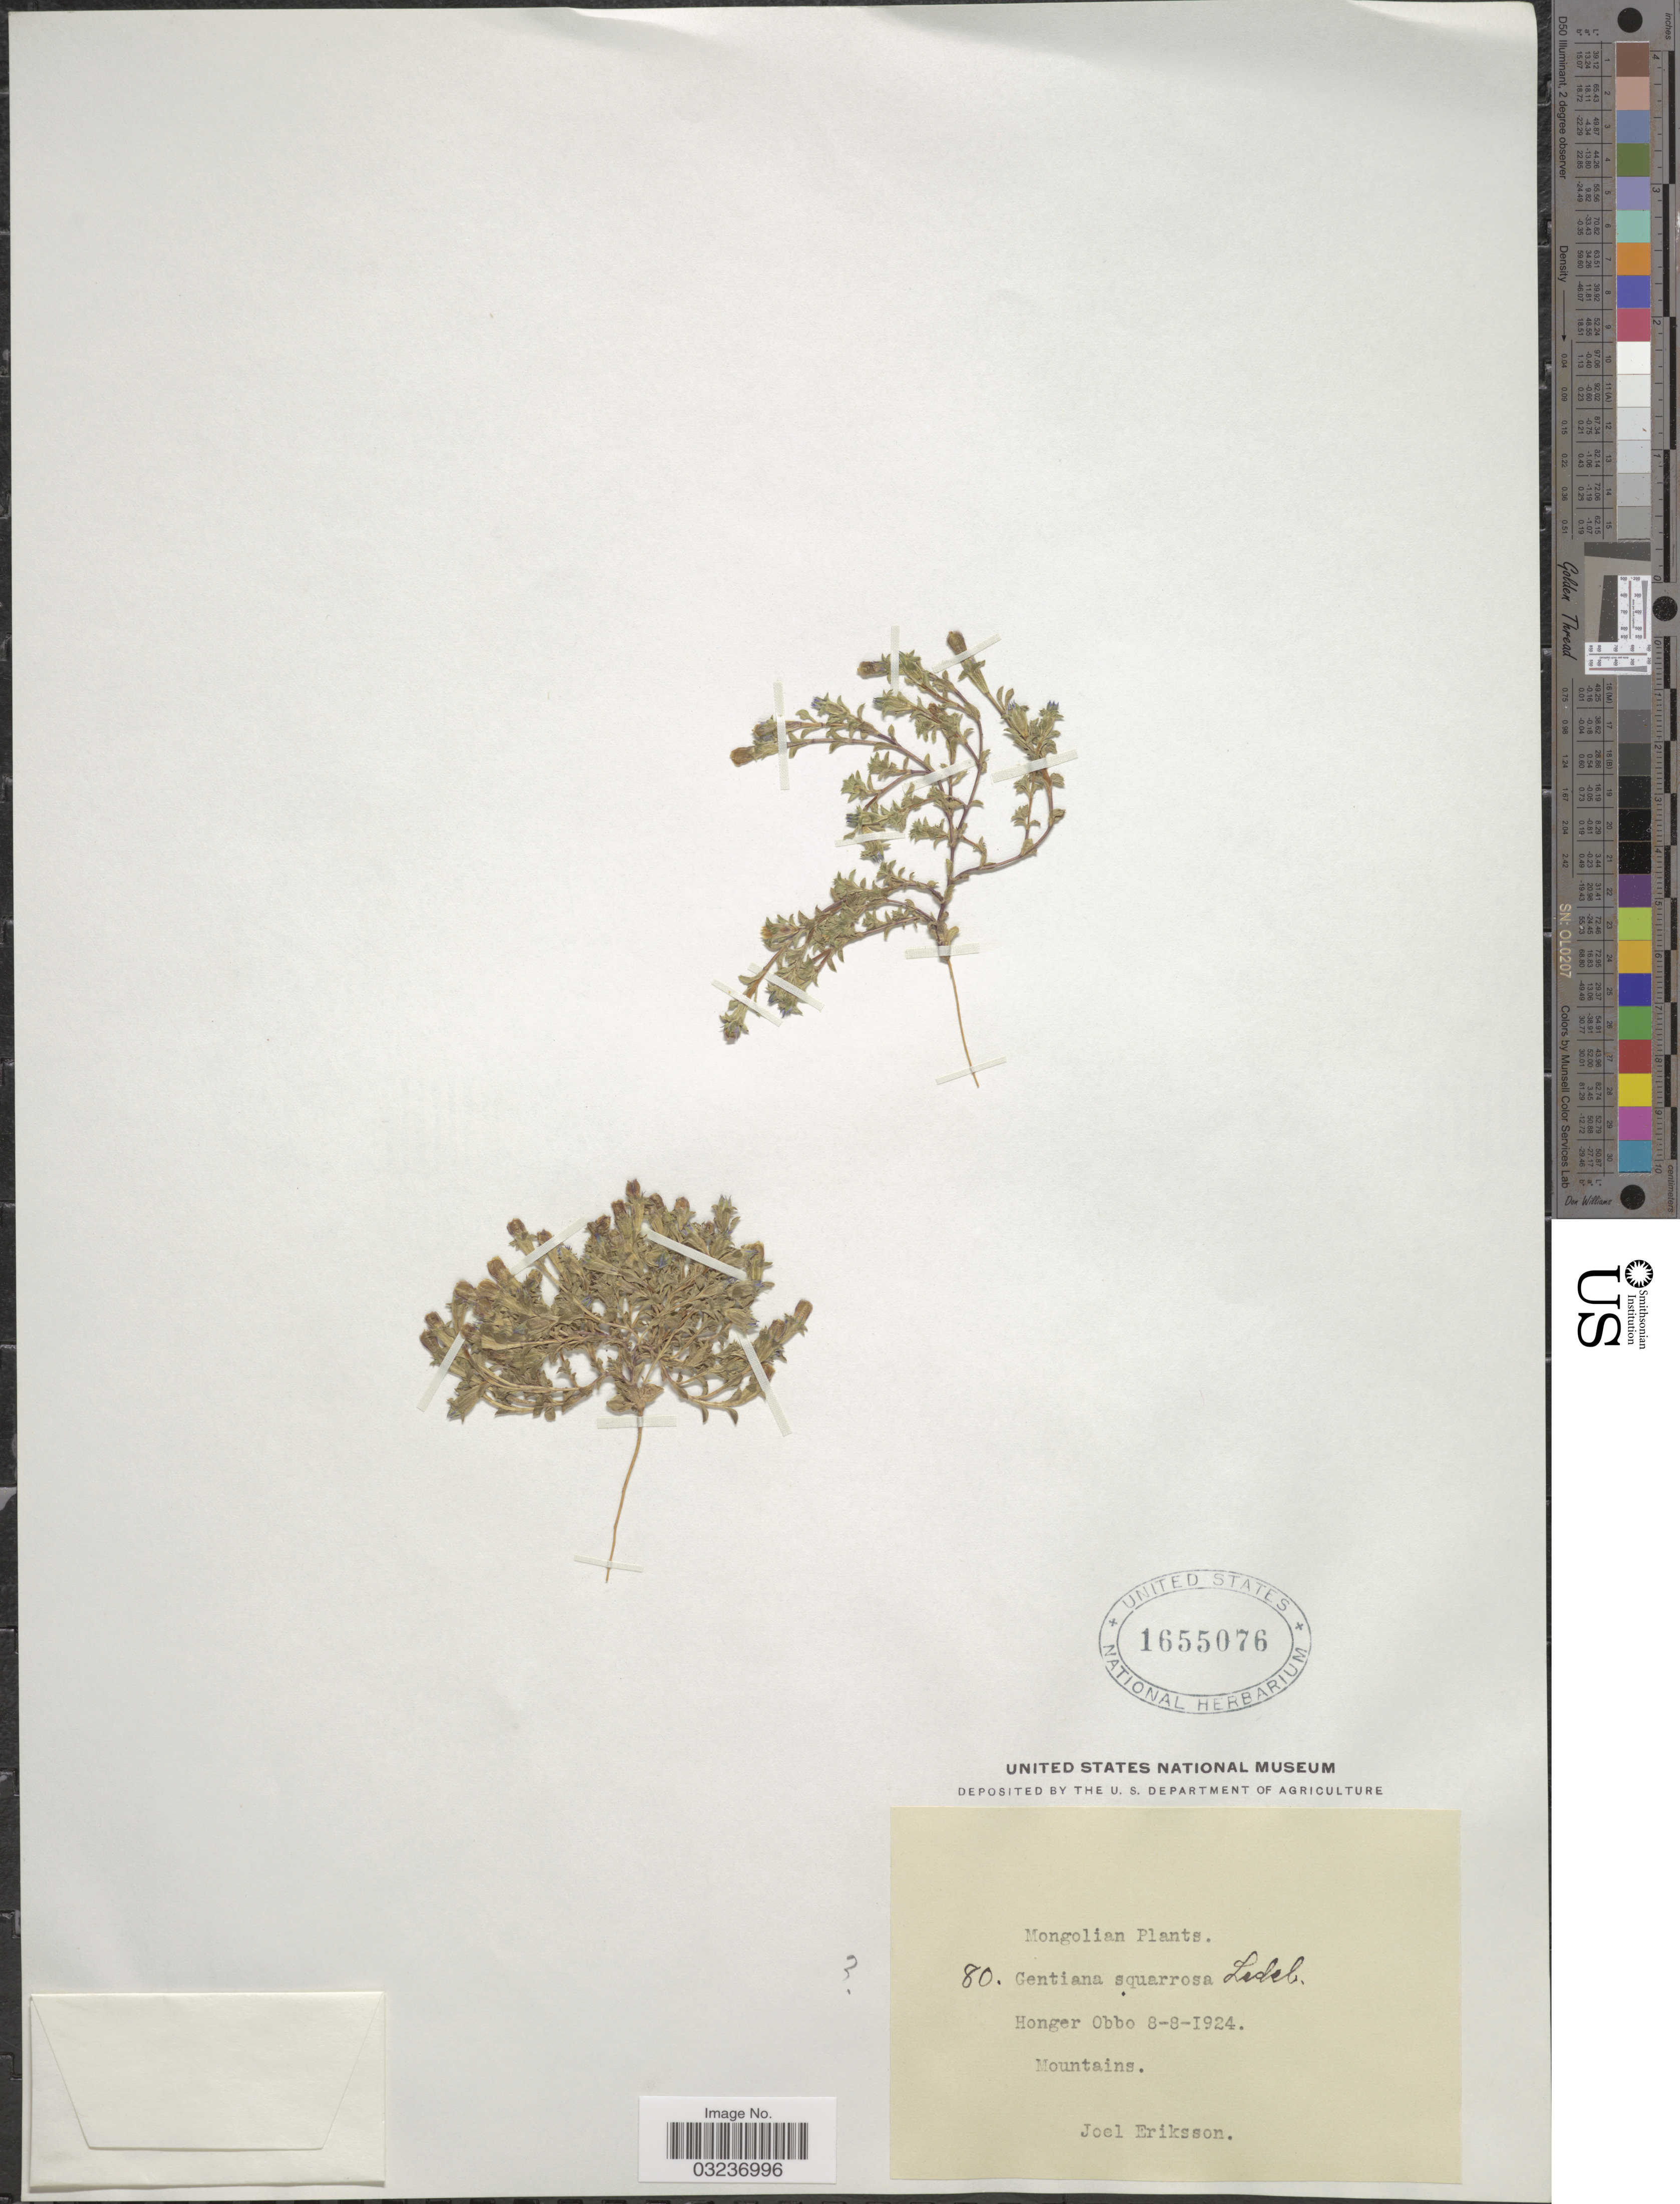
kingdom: Plantae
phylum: Tracheophyta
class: Magnoliopsida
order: Gentianales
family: Gentianaceae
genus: Gentiana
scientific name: Gentiana squarrosa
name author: Ledeb.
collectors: J. Eriksson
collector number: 80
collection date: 1924-08-08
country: Mongolia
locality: Mongolian, Honger Obbo, Mountains.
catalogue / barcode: US 1655076